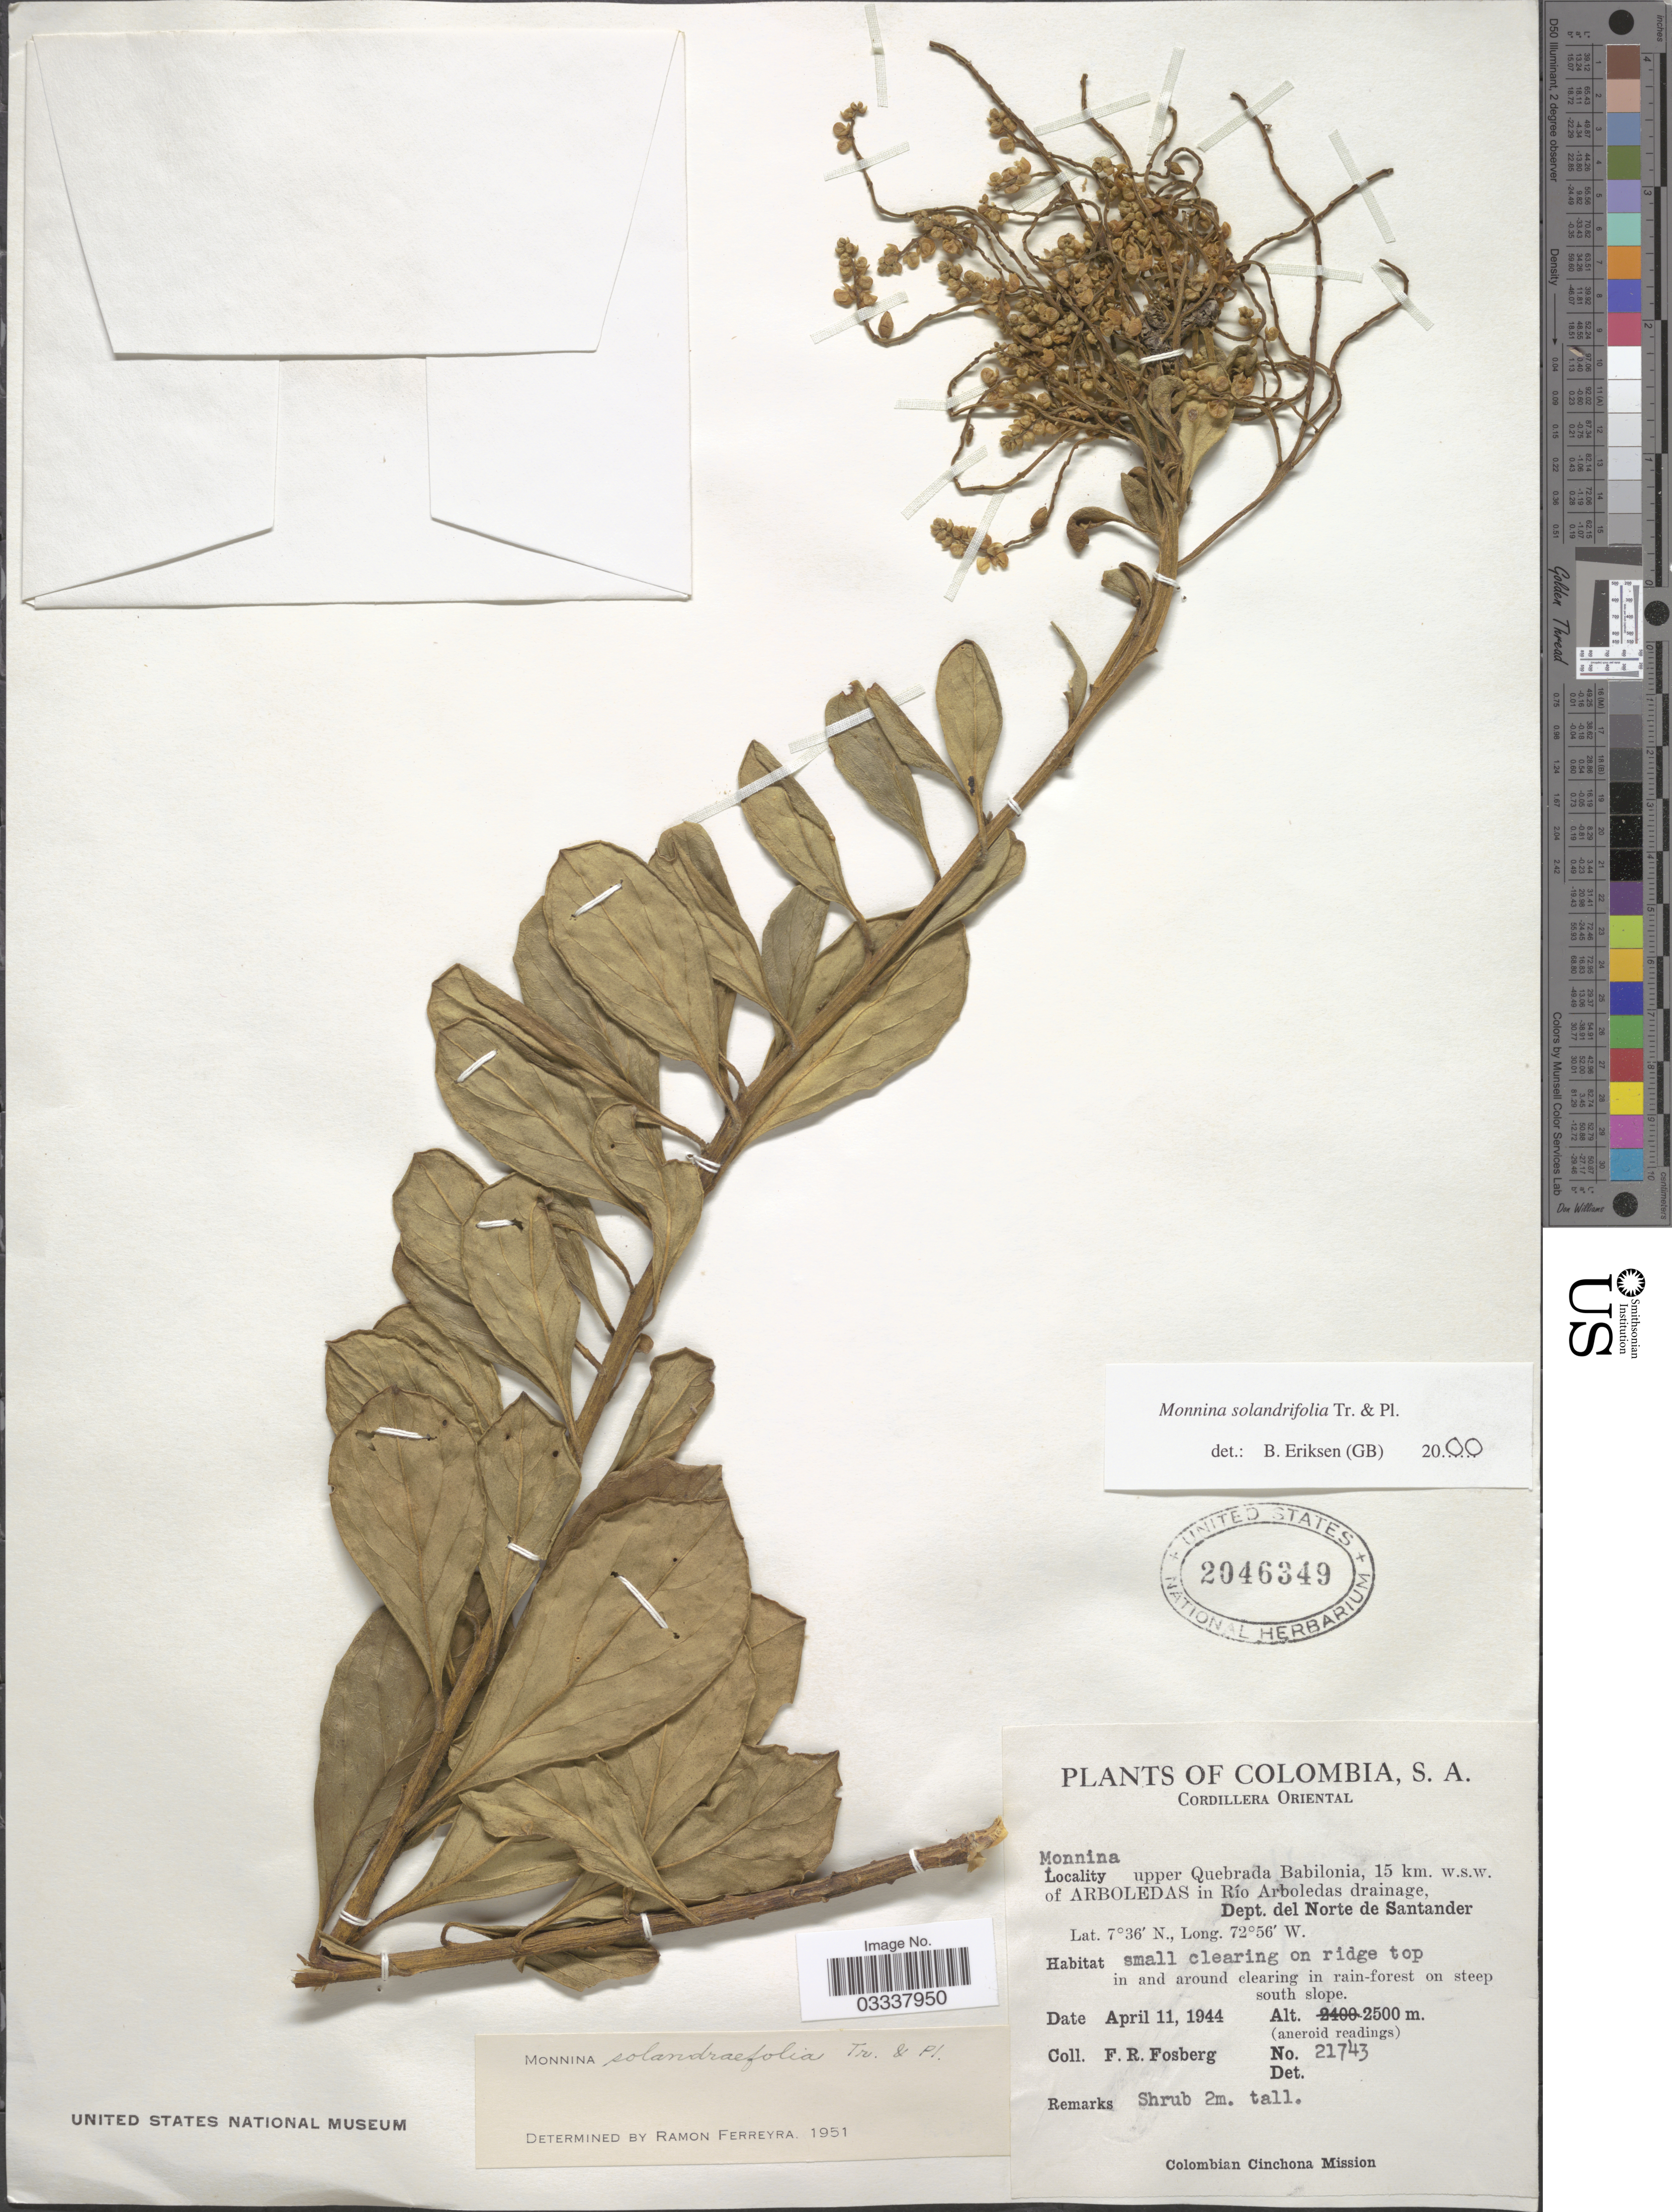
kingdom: Plantae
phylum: Tracheophyta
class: Magnoliopsida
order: Fabales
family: Polygalaceae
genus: Monnina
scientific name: Monnina solandraefolia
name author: Triana & Planch.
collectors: F. R. Fosberg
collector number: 21743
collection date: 1944-04-11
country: Colombia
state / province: Norte de Santander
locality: Cordillera Oriental, upper Quebrada Babilonia, 15 km. w.s.w. of Arboledas in Río Arboledas drainage, Dept. del Norte de Santander.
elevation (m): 2500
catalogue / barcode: US 2046349